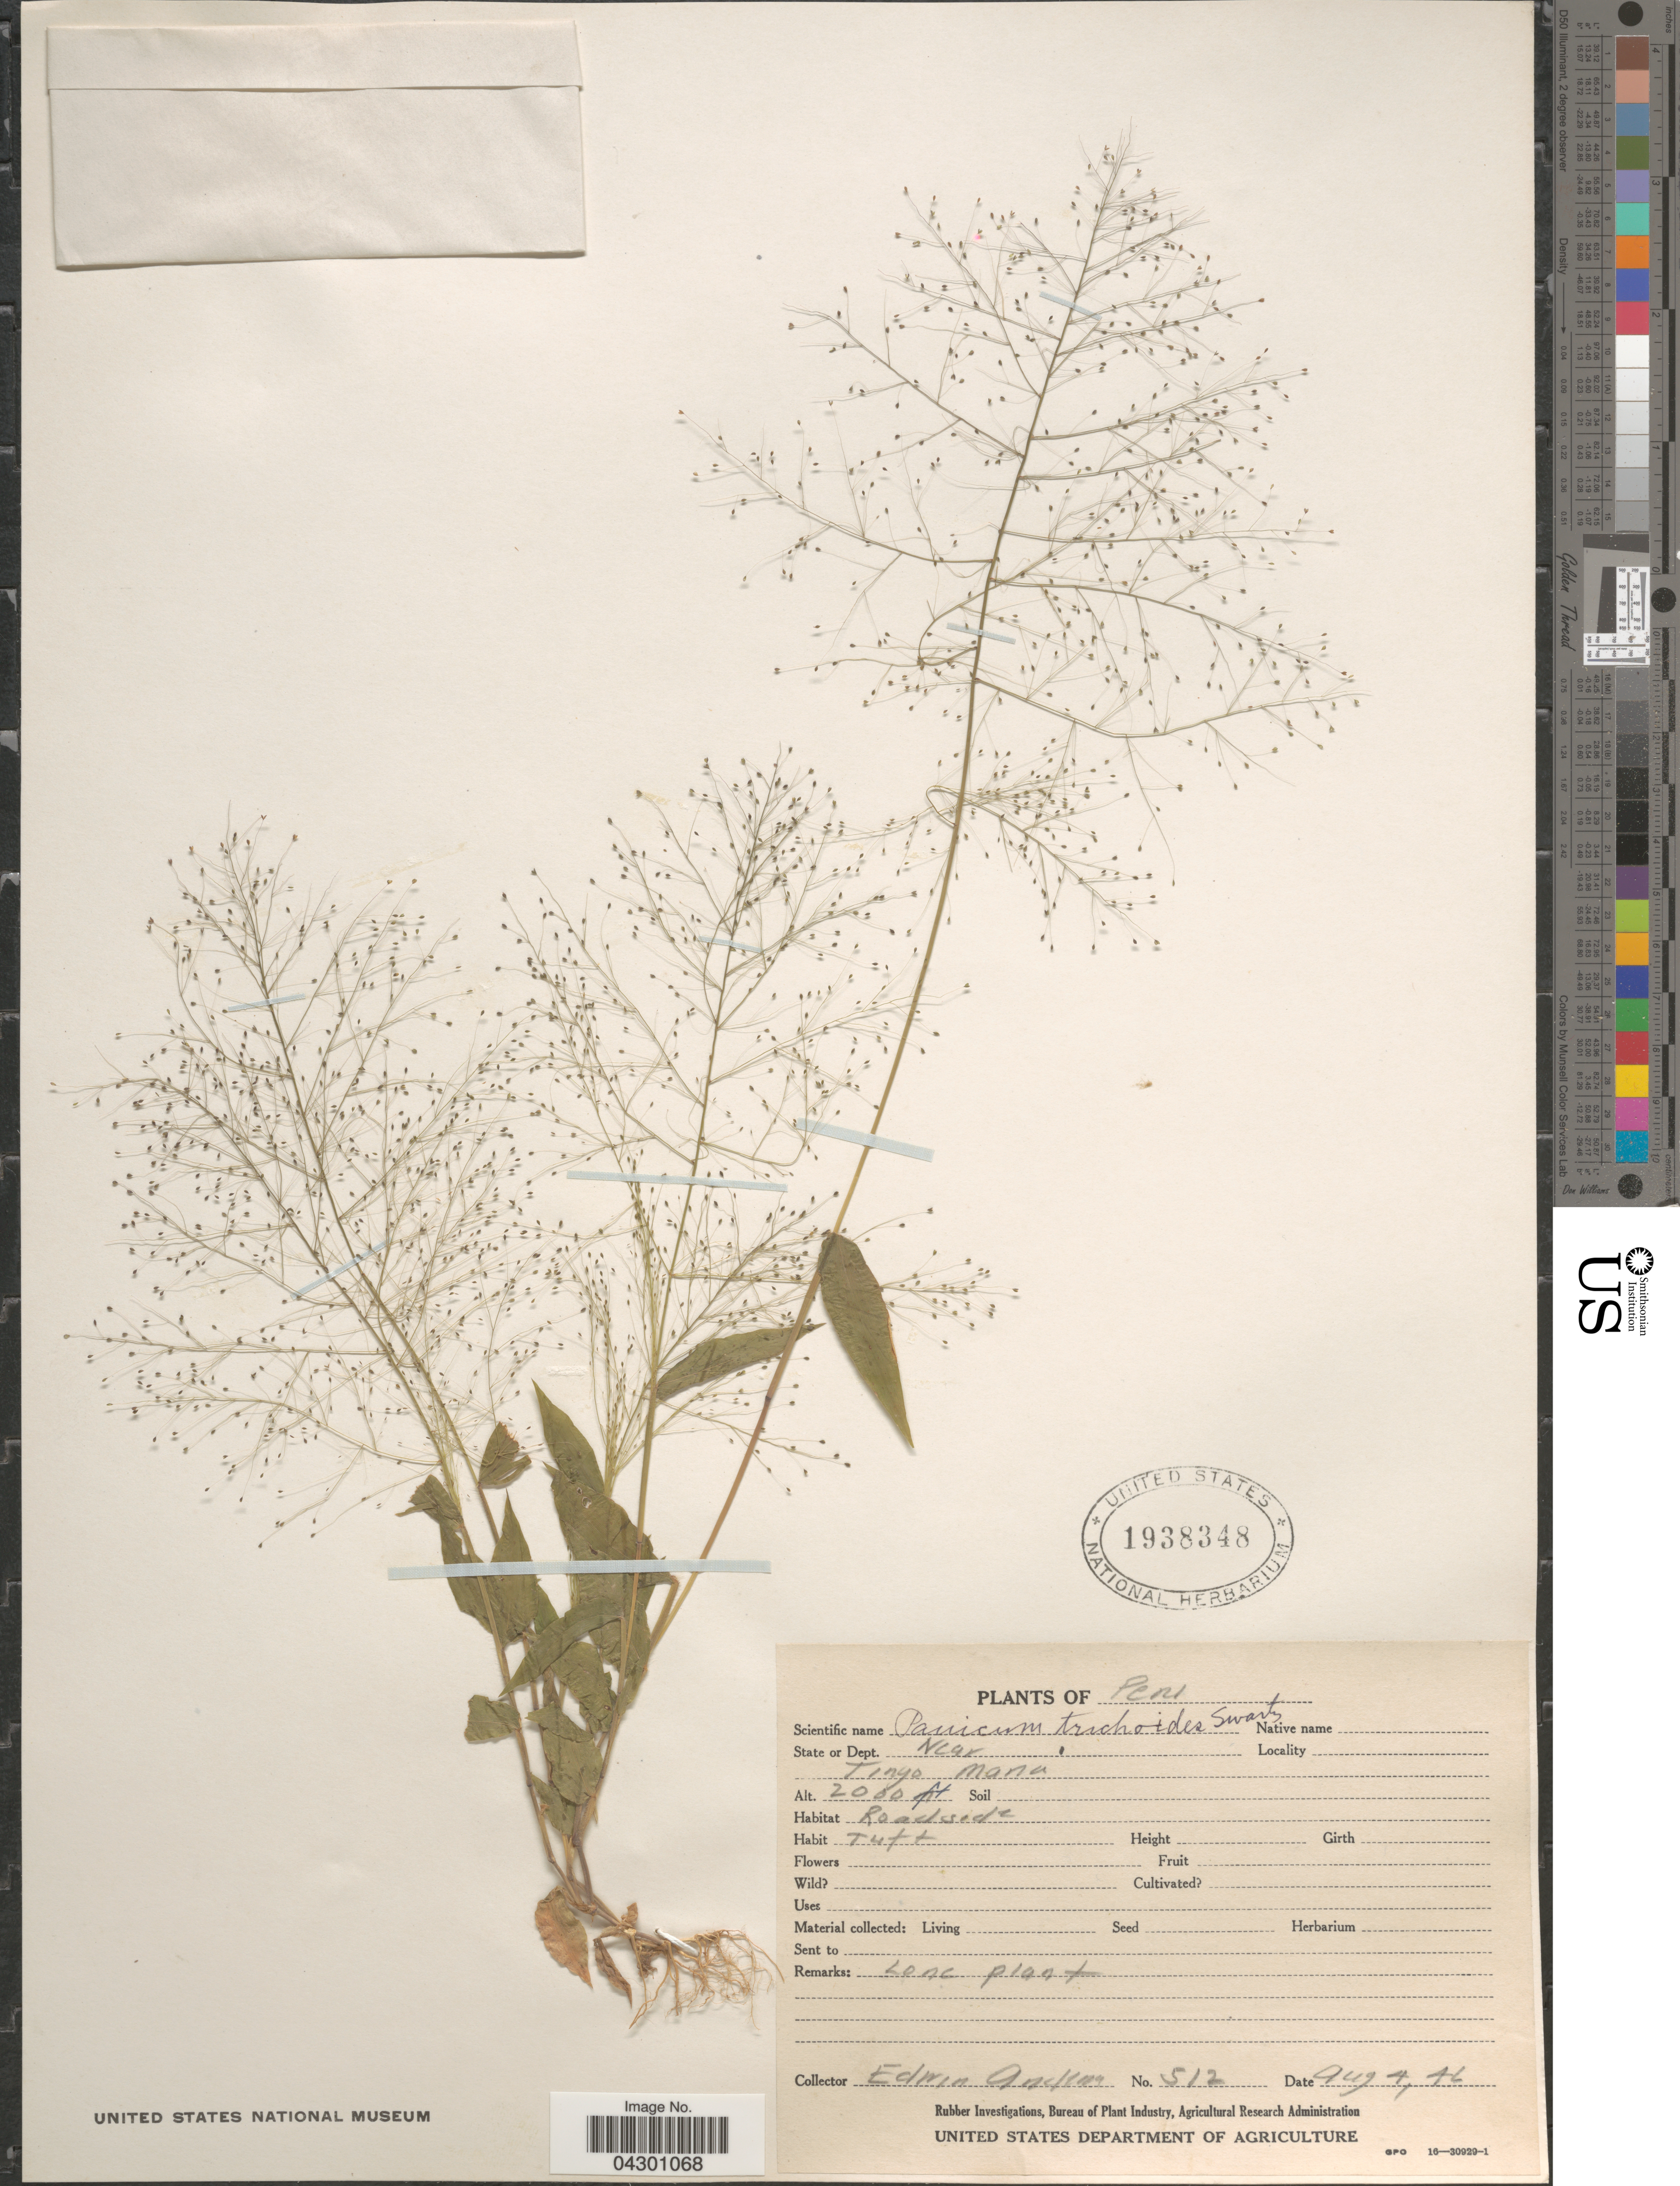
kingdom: Plantae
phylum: Tracheophyta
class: Liliopsida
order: Poales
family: Poaceae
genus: Panicum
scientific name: Panicum trichoides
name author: Sw.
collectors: E. Anderson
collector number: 512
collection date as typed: Transcribed d/m/y: 4/8/46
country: Peru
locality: State or Dept. near Tingo Maria.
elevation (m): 610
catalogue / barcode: US 1938348